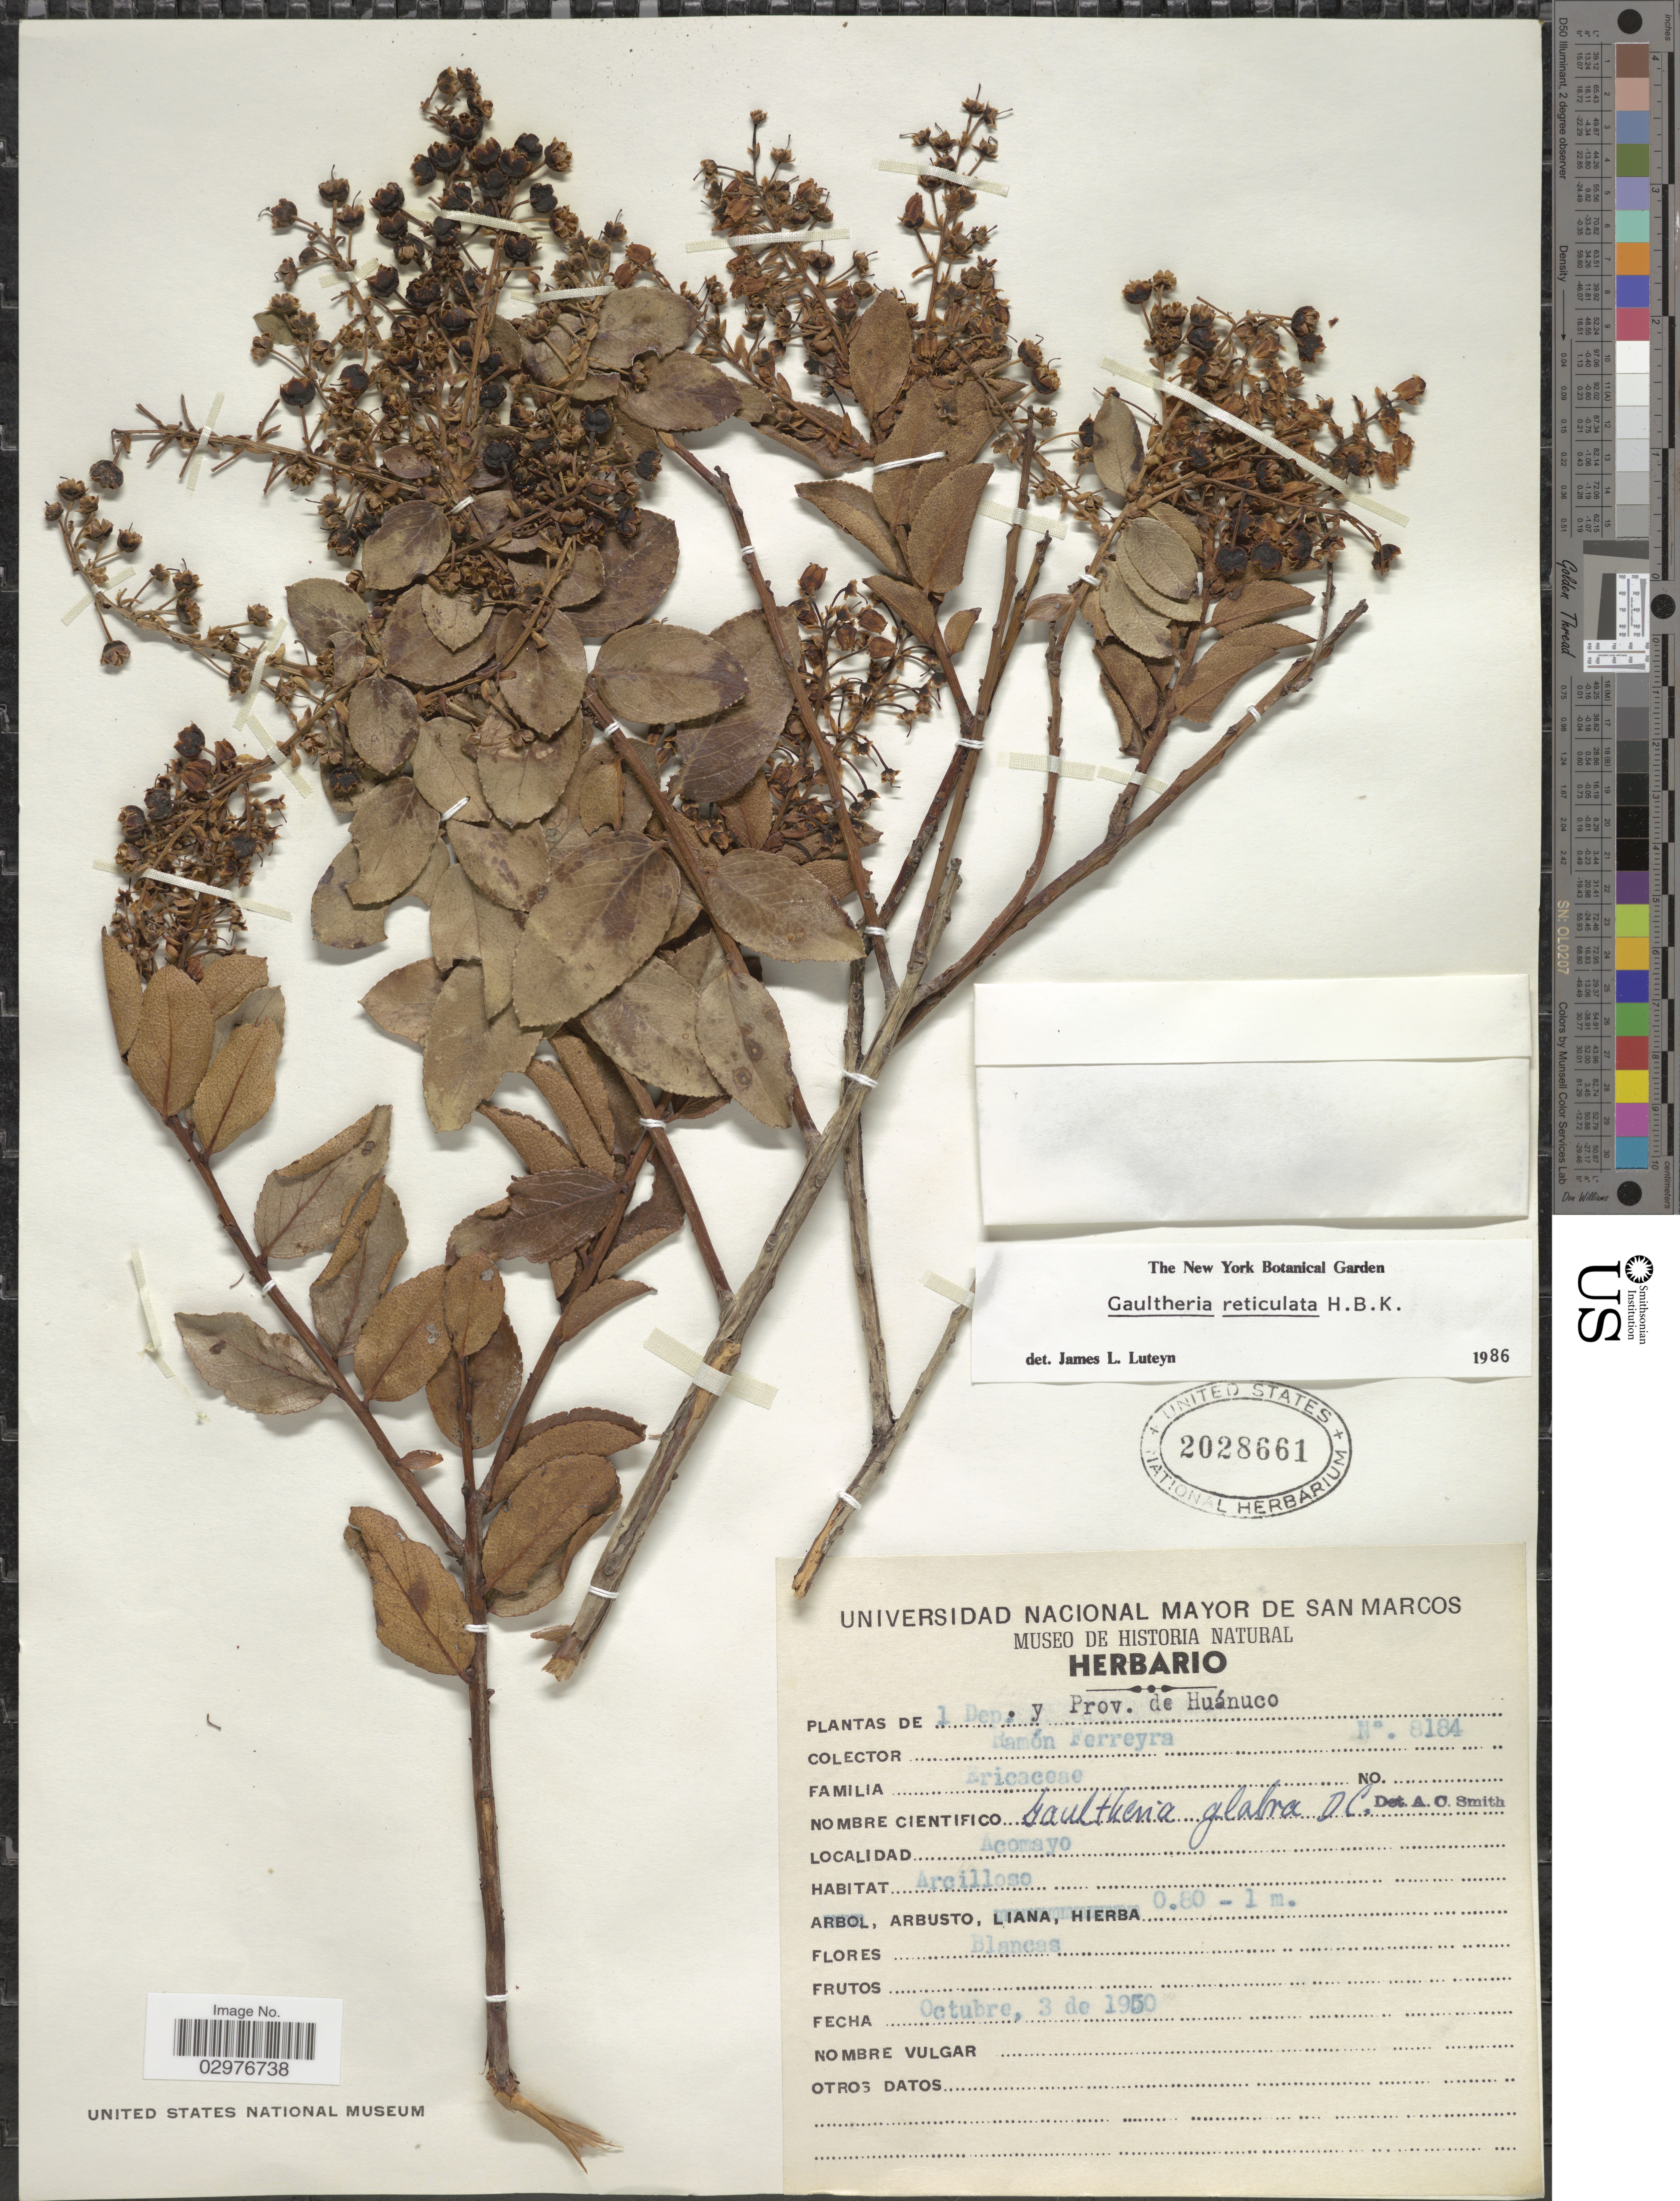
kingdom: Plantae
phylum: Tracheophyta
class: Magnoliopsida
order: Ericales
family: Ericaceae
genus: Gaultheria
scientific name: Gaultheria reticulata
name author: Kunth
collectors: R. A. Ferreyra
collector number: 8184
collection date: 1950-10-03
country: Peru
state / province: Huánuco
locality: Dep. y Prov. de Huánuco. Acomayo.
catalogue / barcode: US 2028661